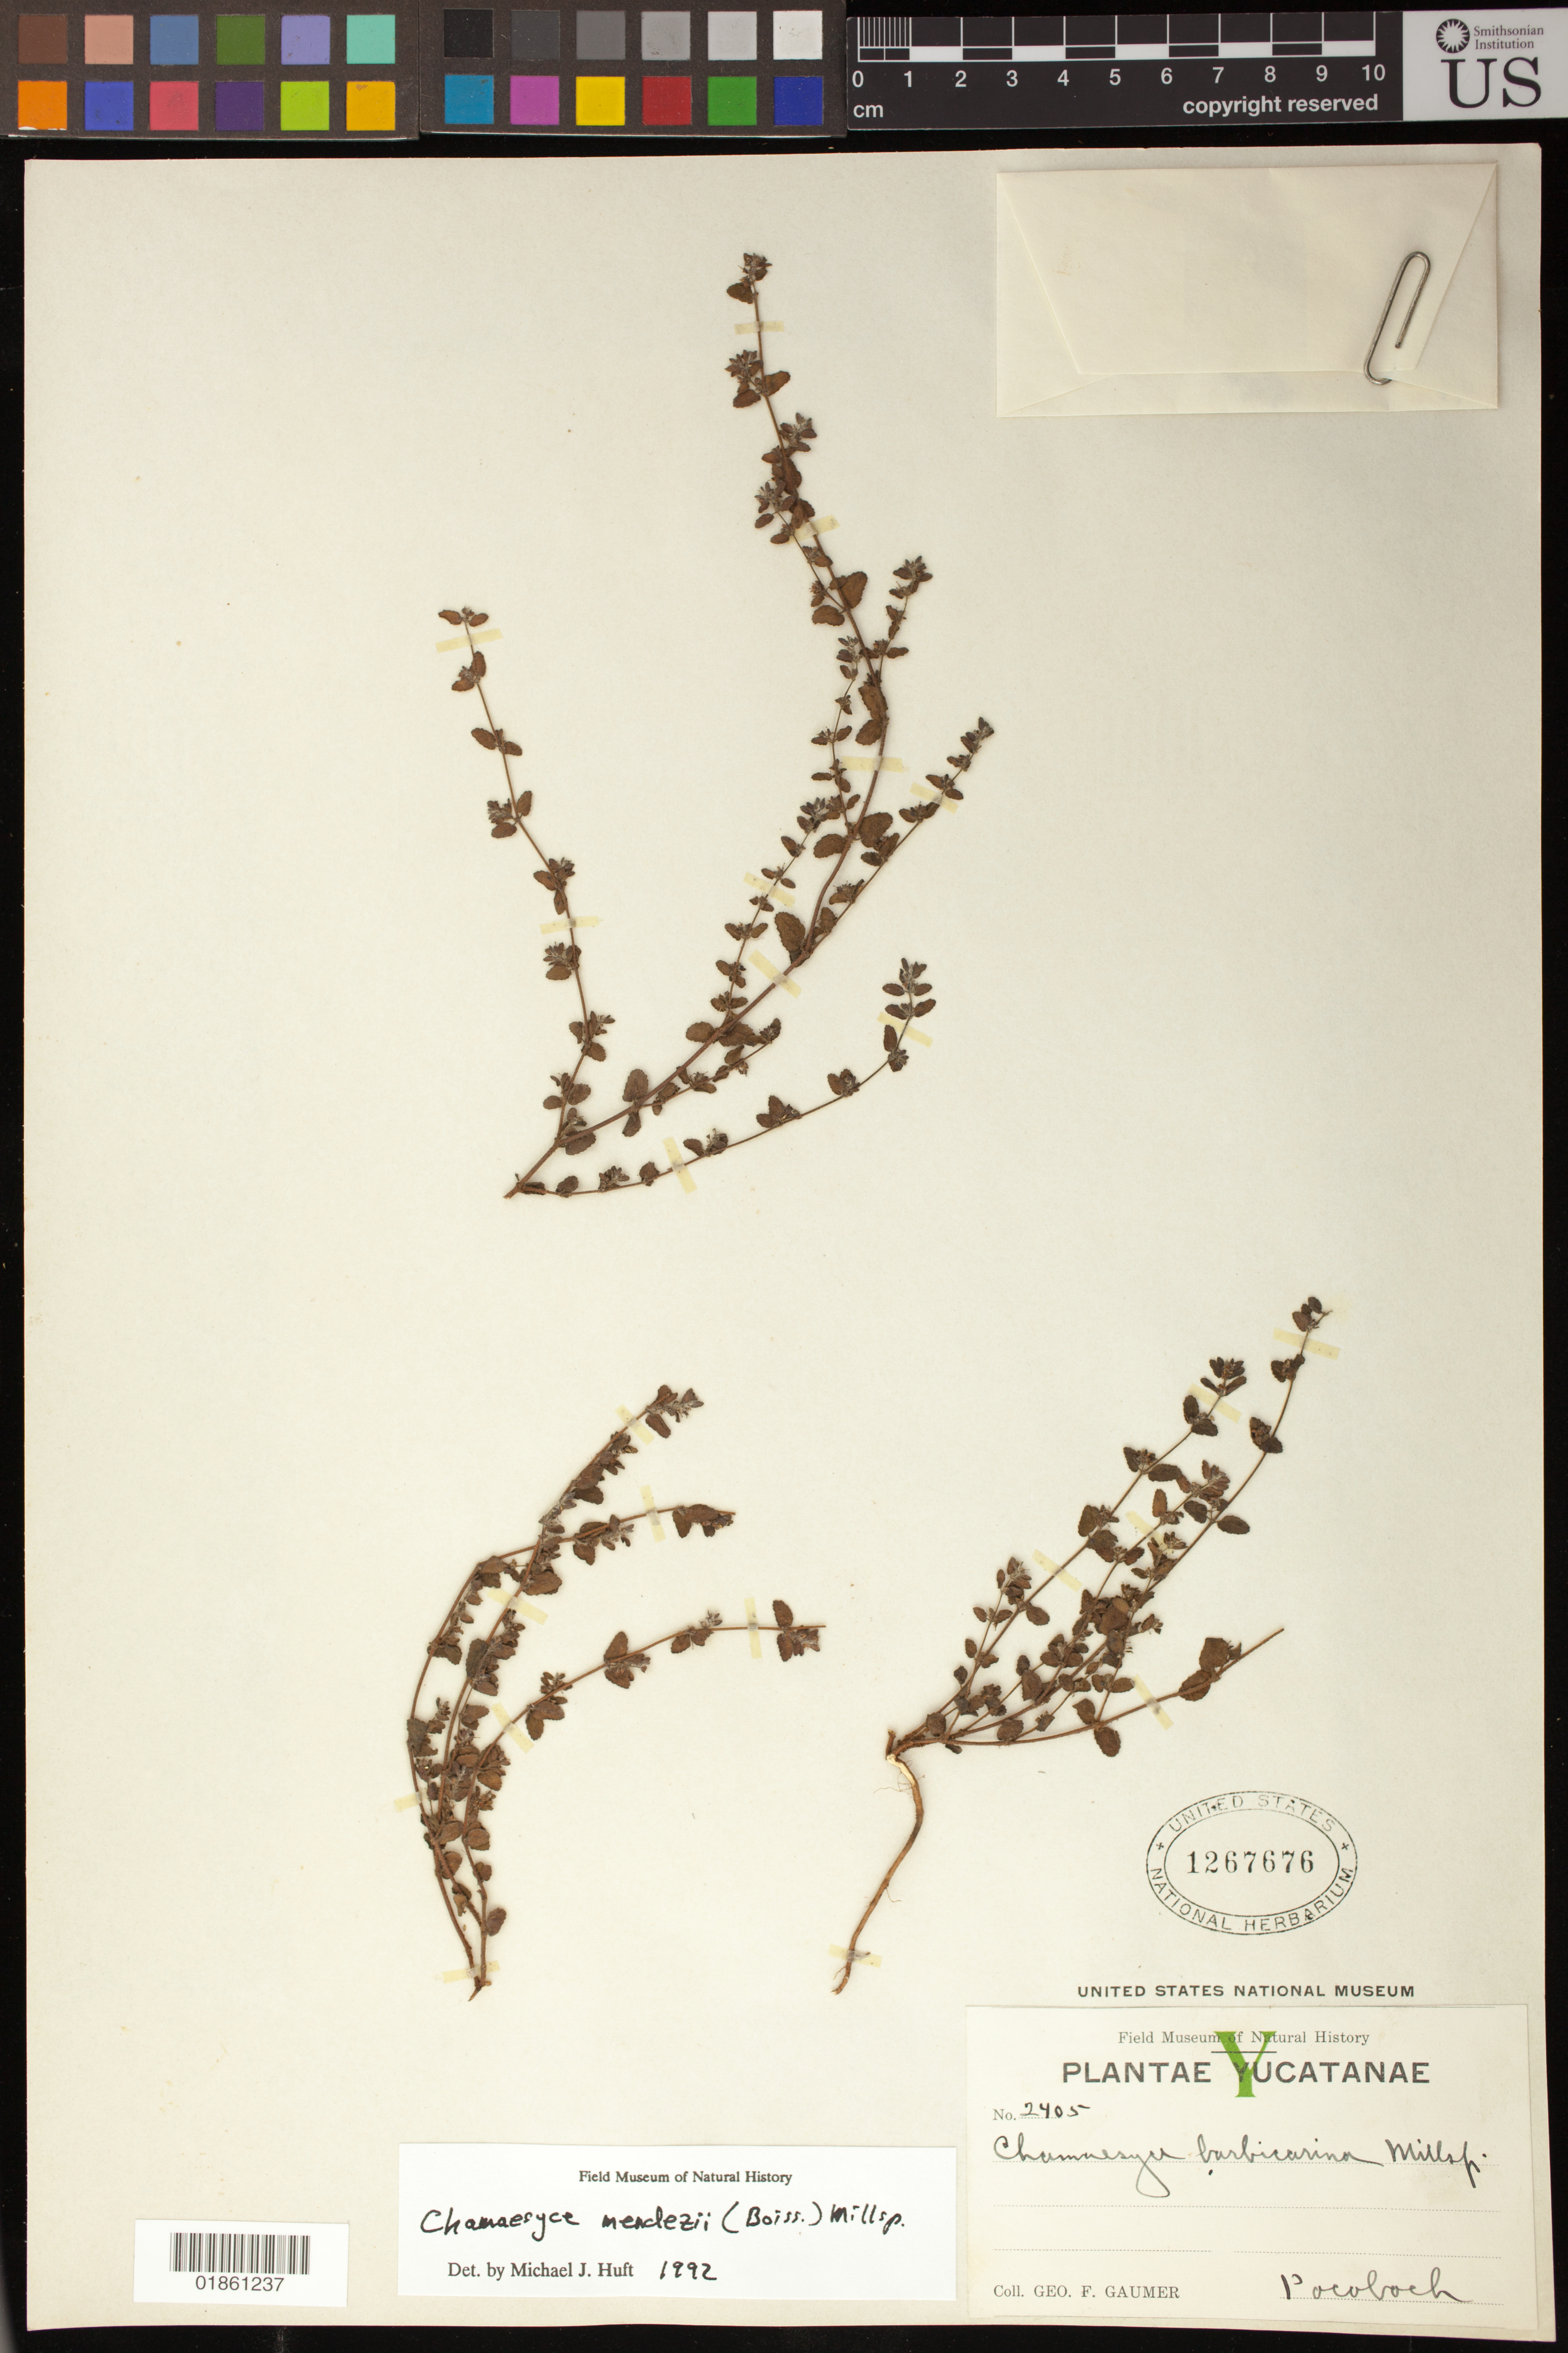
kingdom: Plantae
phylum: Tracheophyta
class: Magnoliopsida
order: Malpighiales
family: Euphorbiaceae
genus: Euphorbia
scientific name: Euphorbia sp.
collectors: G. F. Gaumer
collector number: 2405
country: Mexico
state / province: Yucatán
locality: Pocoboch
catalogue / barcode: US 1267676